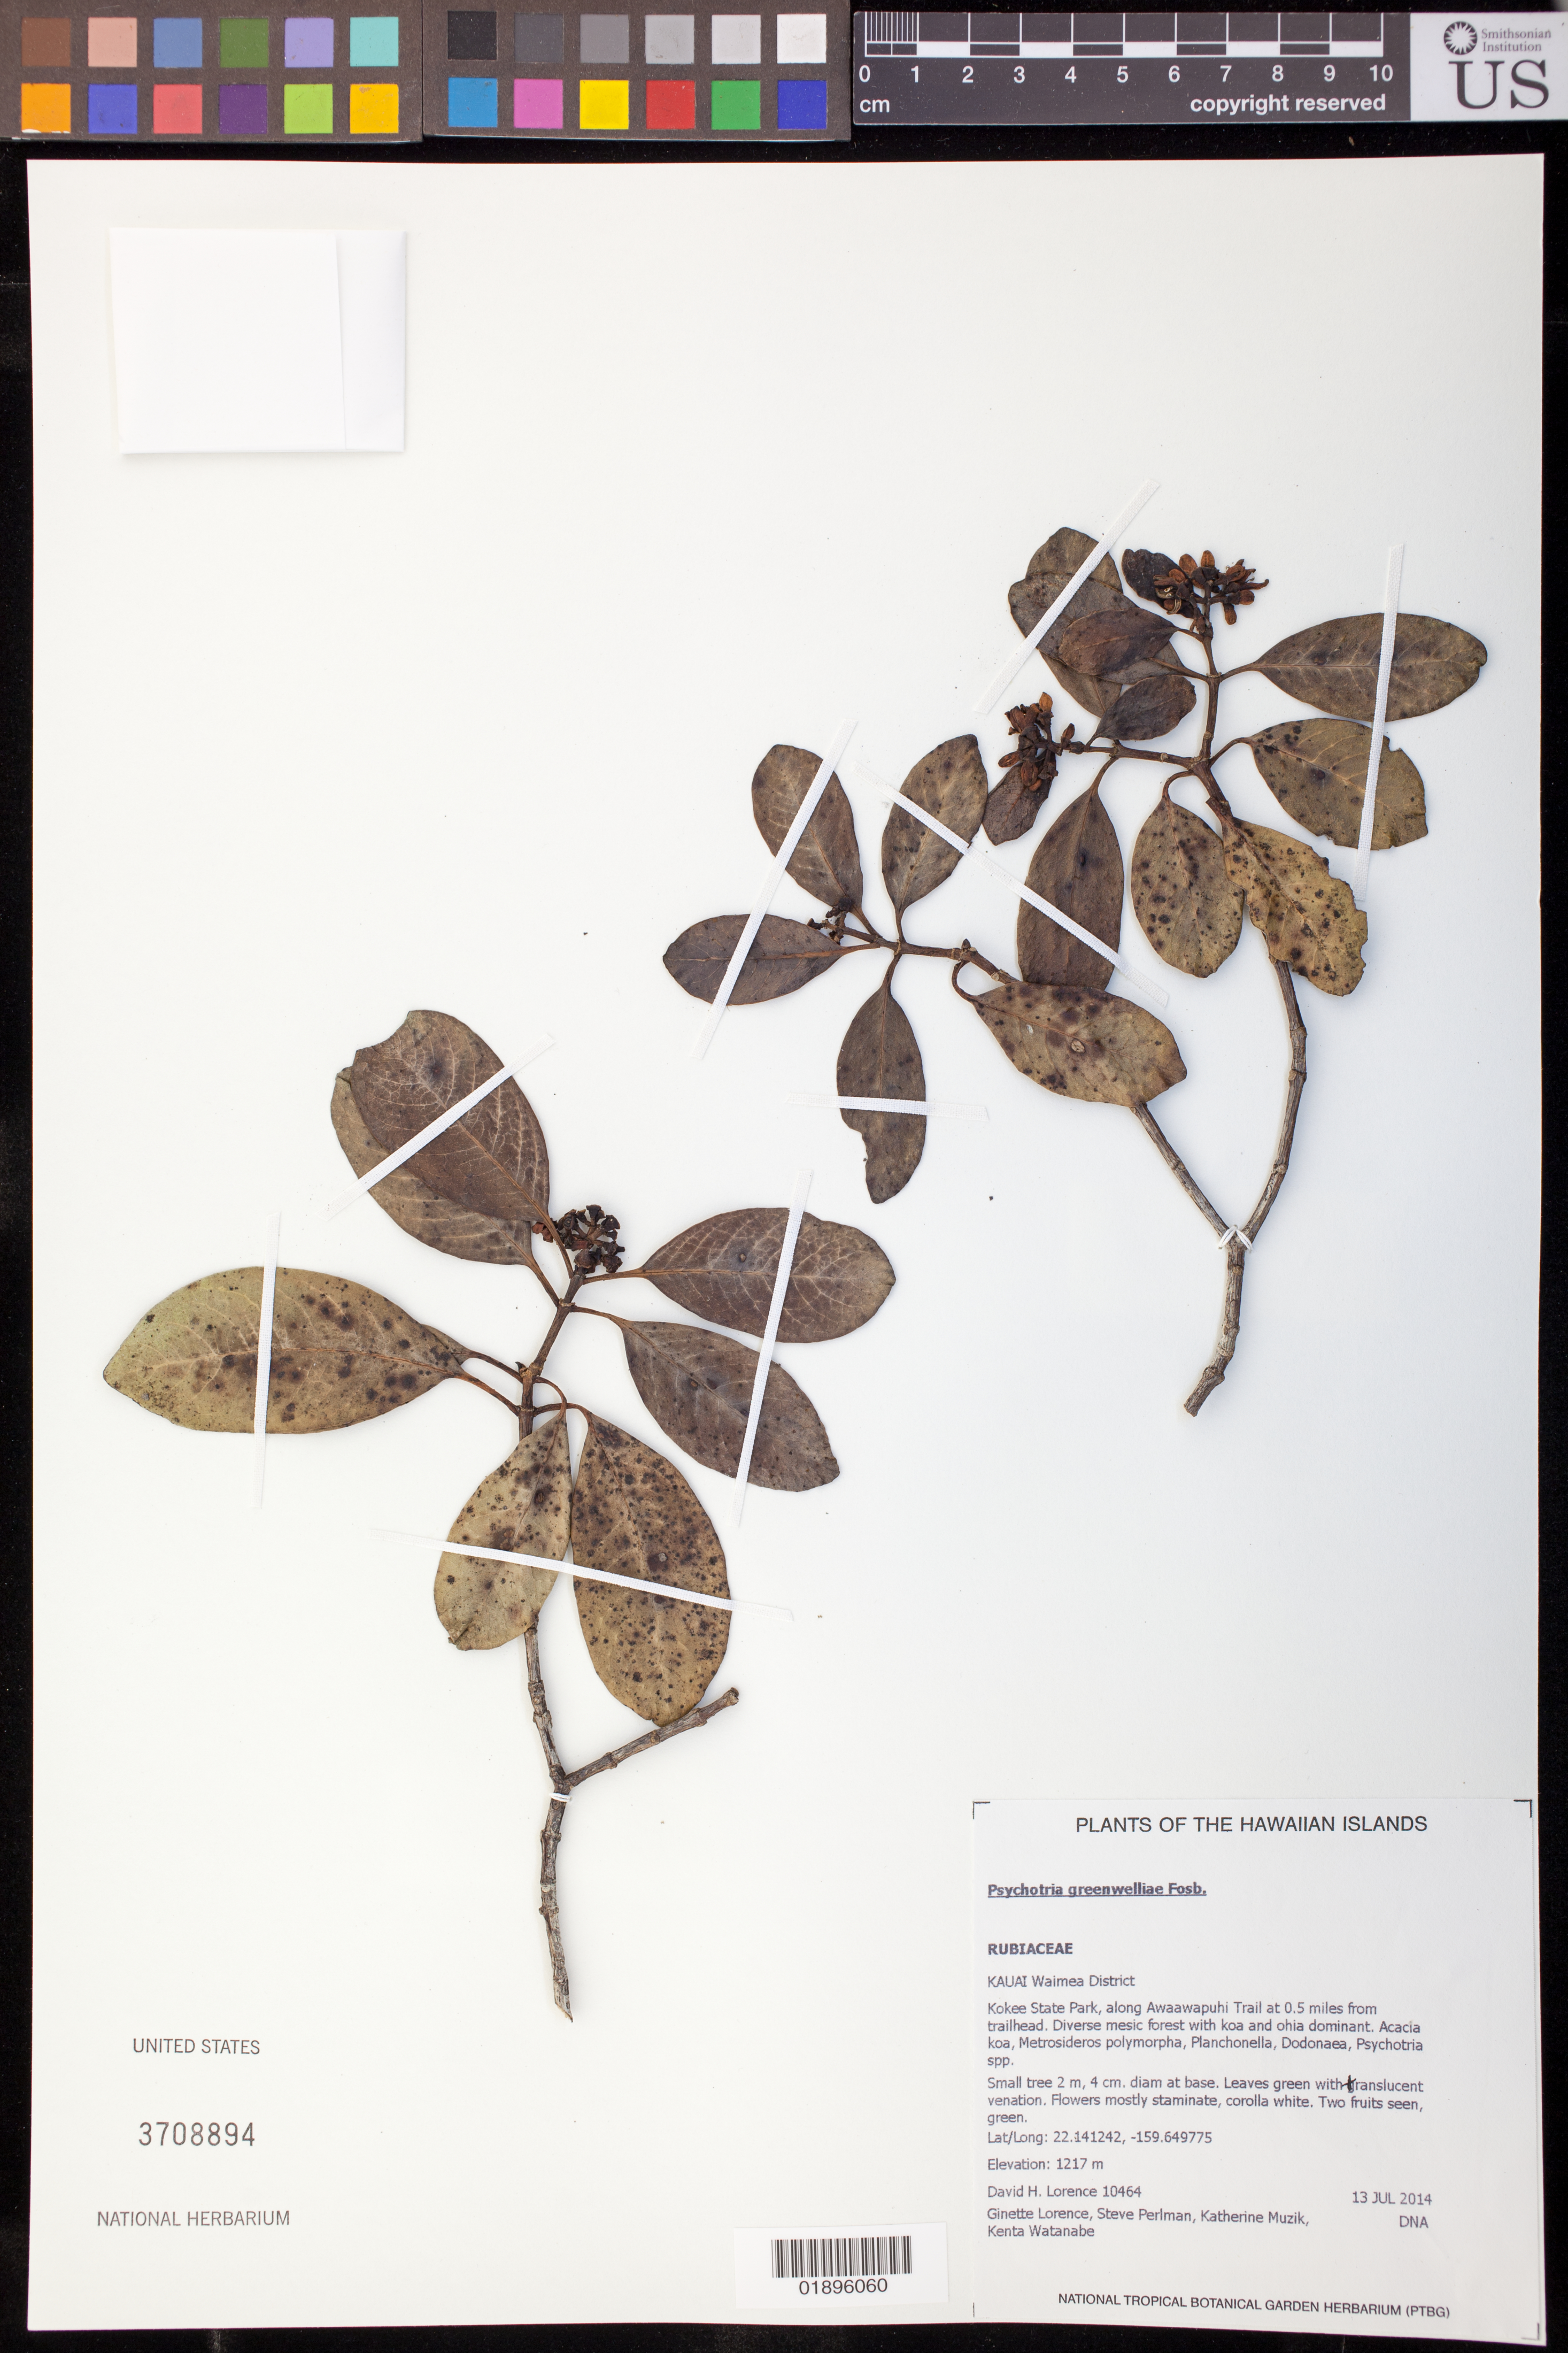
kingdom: Plantae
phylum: Tracheophyta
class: Magnoliopsida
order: Gentianales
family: Rubiaceae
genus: Psychotria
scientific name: Psychotria greenwelliae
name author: Fosberg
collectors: D. Lorence, G. Lorence, S. P. Perlman, K. Muzik & K. Watanabe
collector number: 10464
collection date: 2014-07-13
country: United States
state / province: Hawaii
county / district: Kauai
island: Kaua'i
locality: Waimea District, Kokee State Park, along Awaawapuhi Trail at 0.5 miles from trailhead.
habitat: Diverse mesic forest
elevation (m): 1217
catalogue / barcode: US 3708894